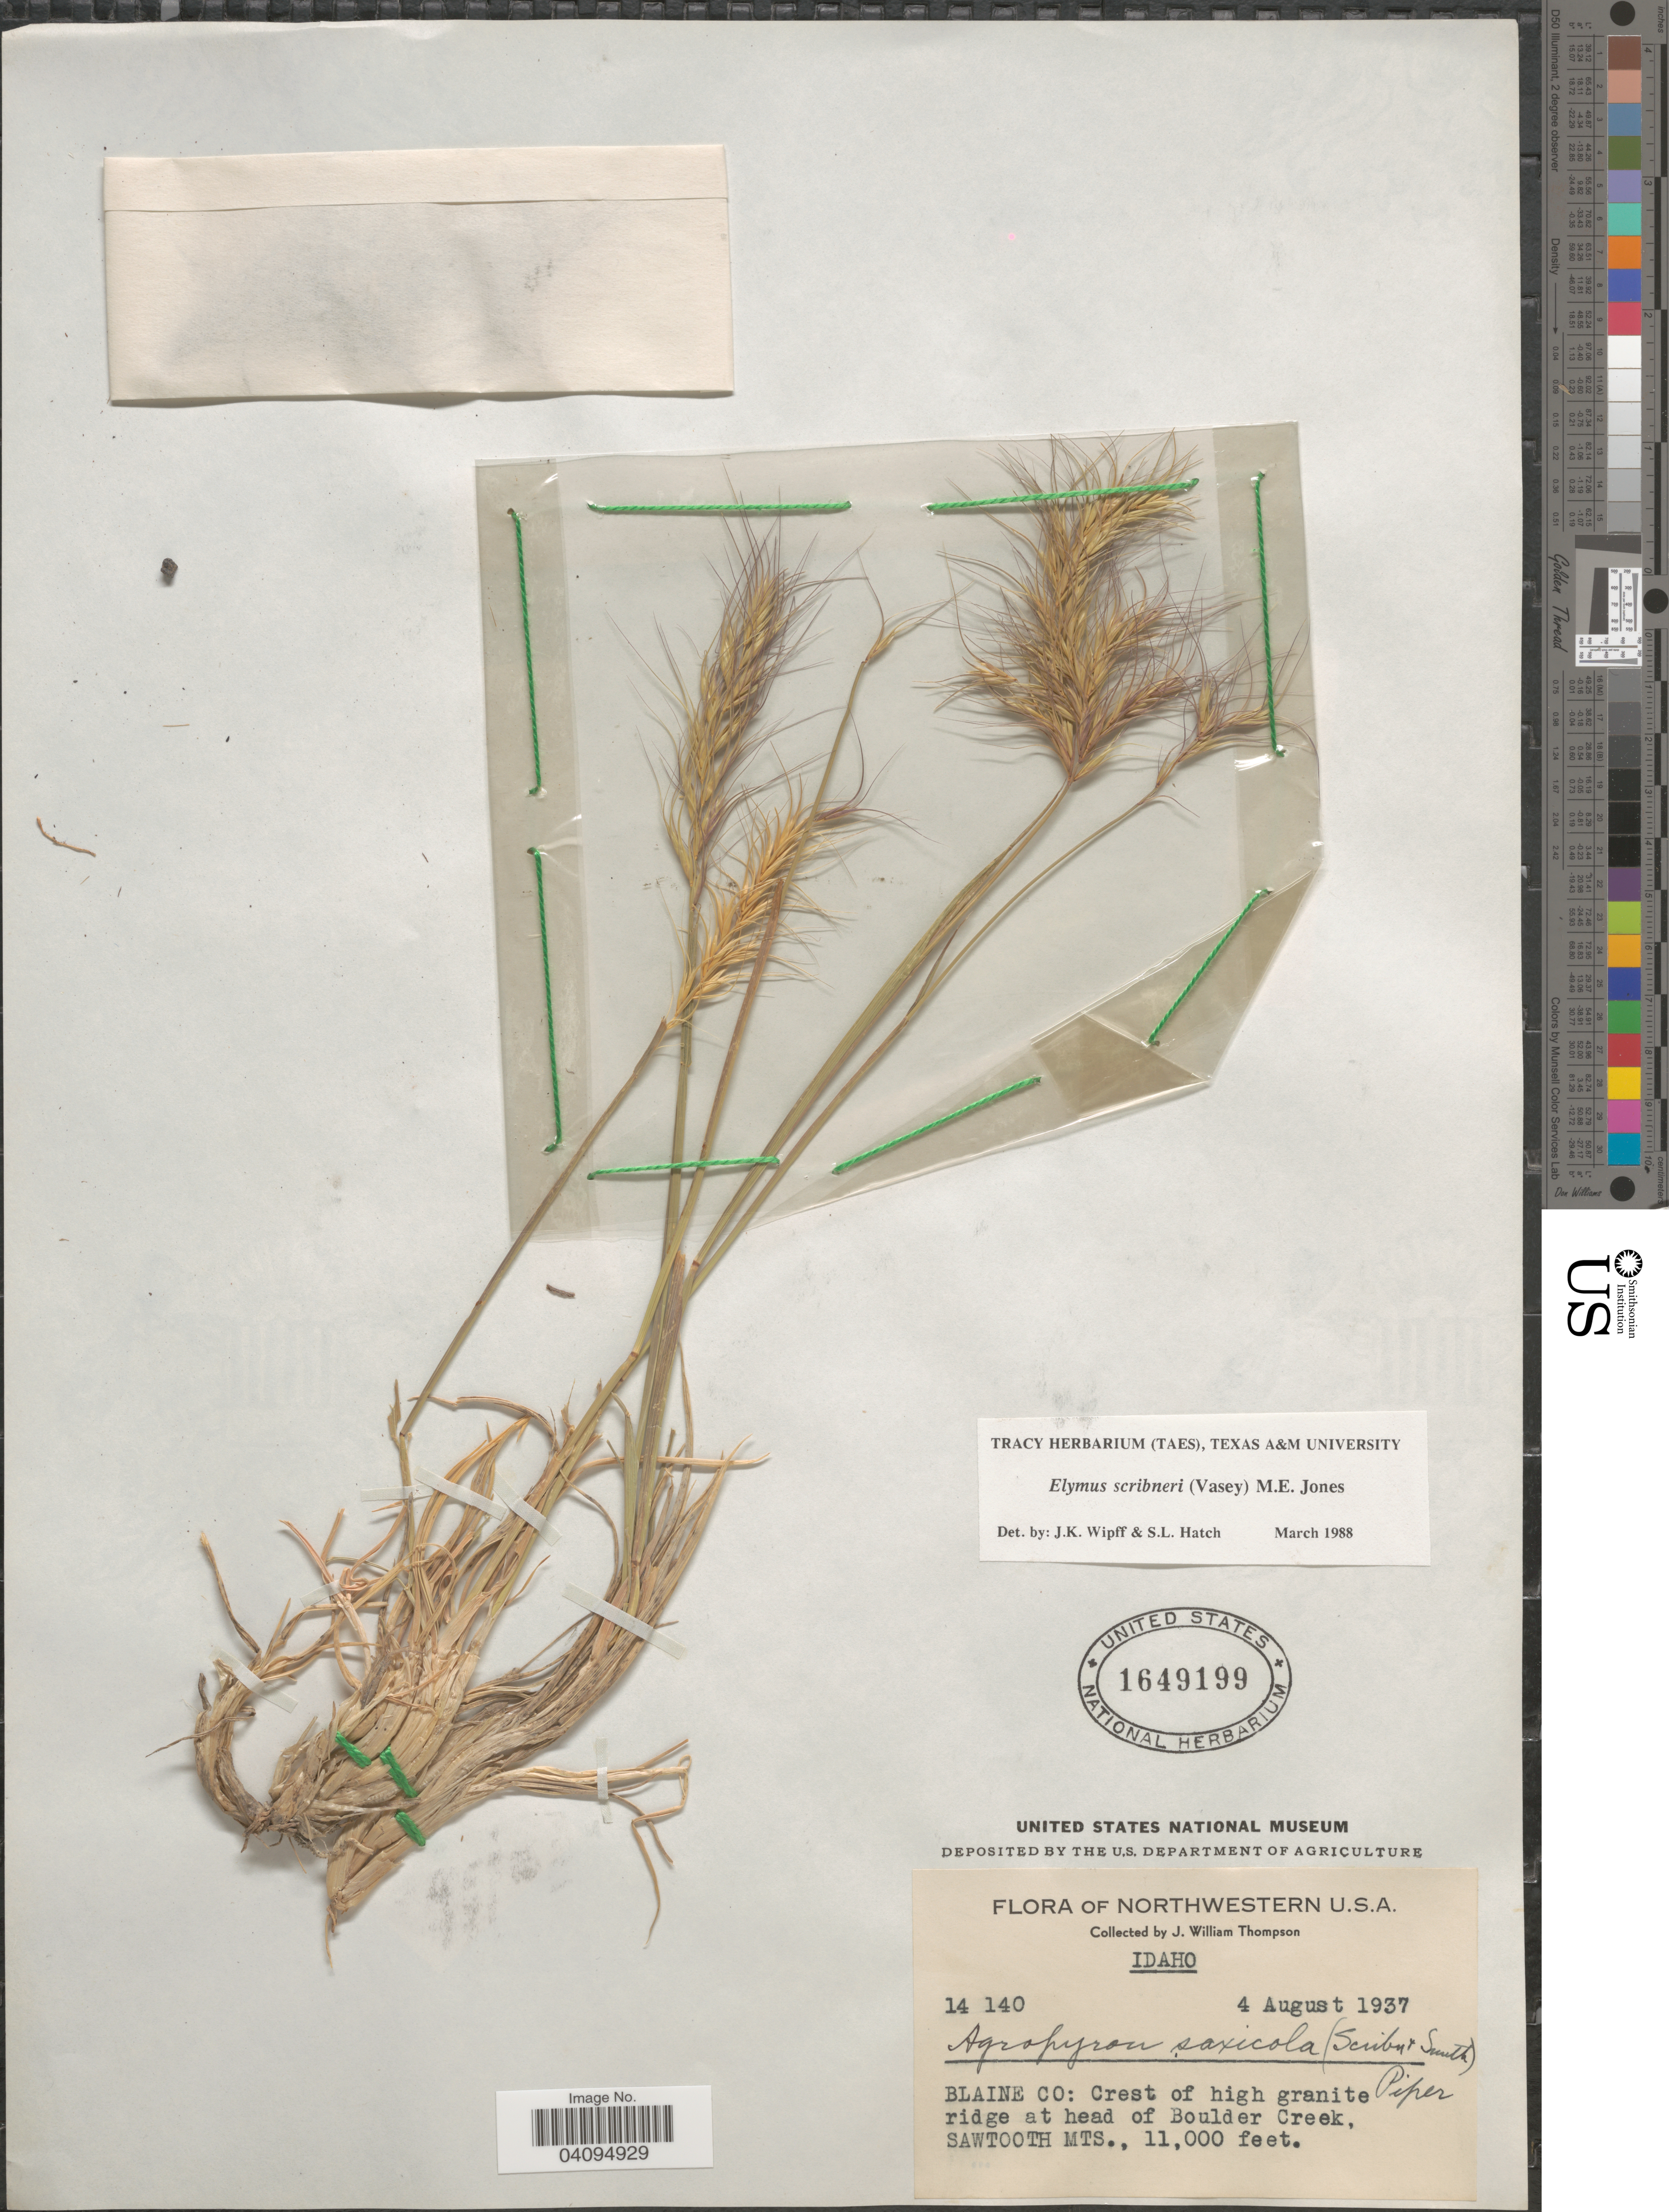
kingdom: Plantae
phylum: Tracheophyta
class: Liliopsida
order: Poales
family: Poaceae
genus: Elymus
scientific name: Elymus scribneri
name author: (Vasey) M.E. Jones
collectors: J. W. Thompson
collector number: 14140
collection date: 1937-08-04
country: United States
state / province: Idaho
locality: Northwestern U.S.A. Blaine Co; Crest of high granite ridge at head of Boulder Creek, Sawtooth Mts.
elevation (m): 3353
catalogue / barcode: US 1649199